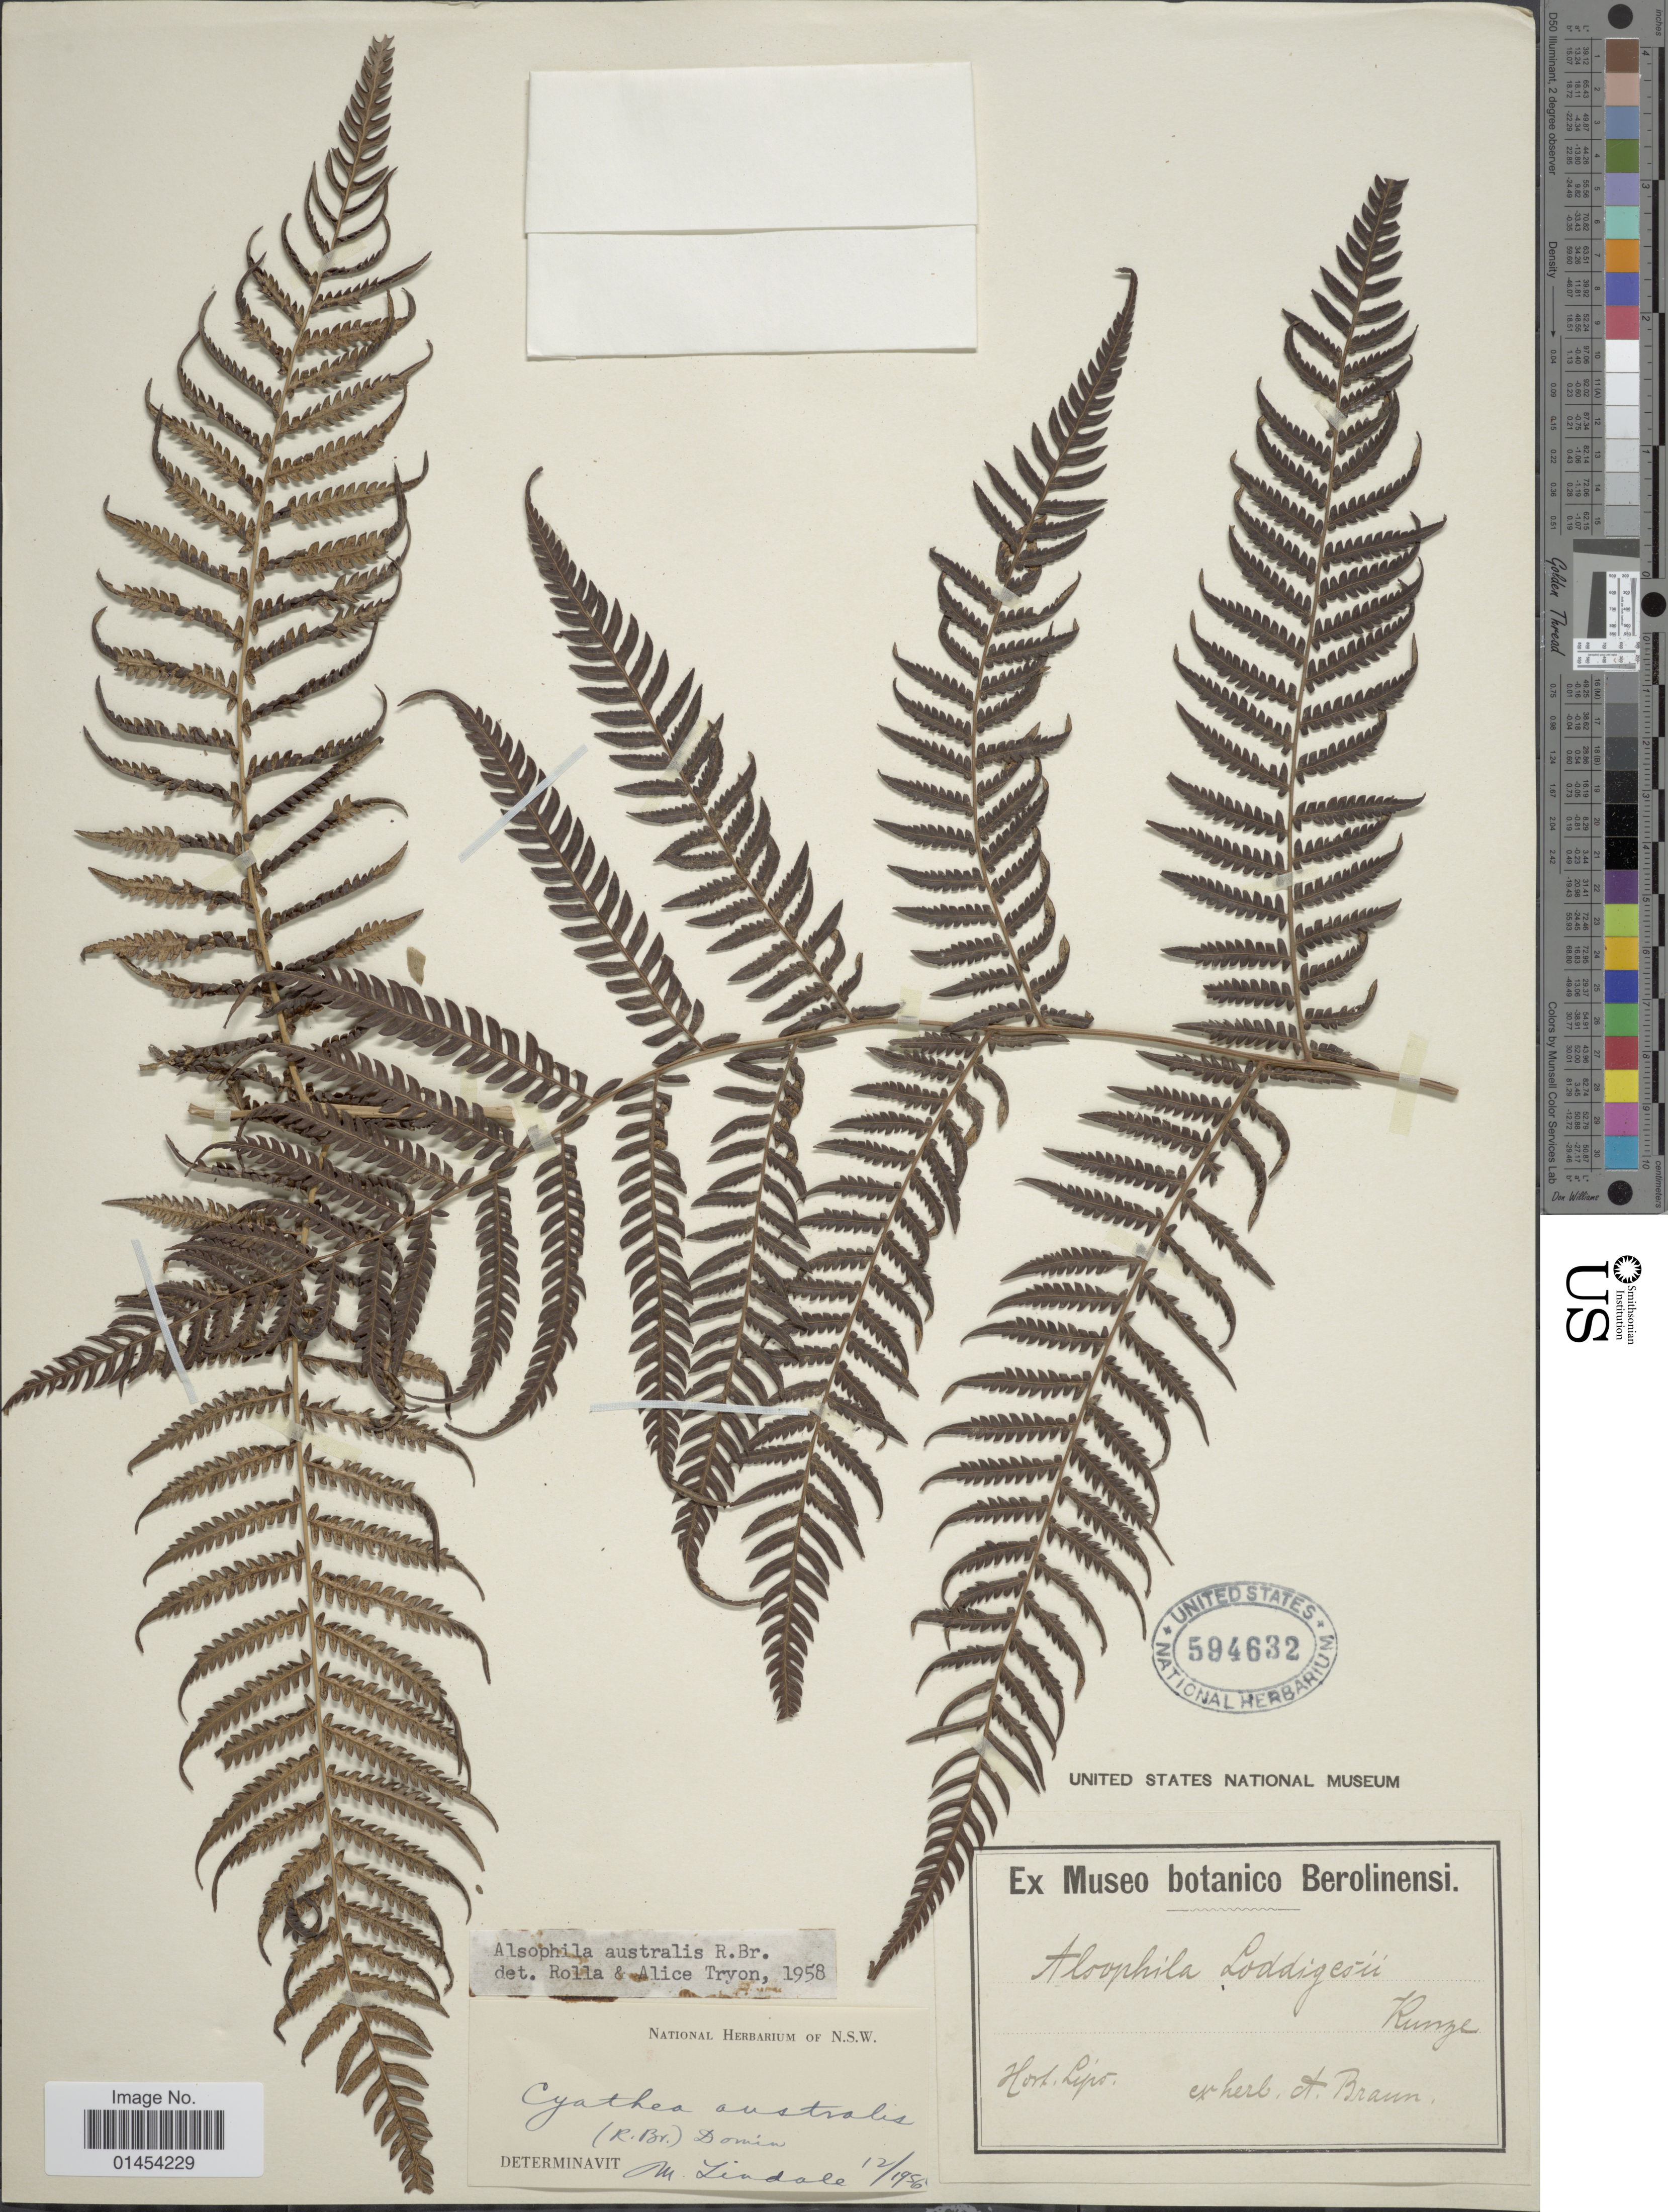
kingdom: Plantae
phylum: Tracheophyta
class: Polypodiopsida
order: Cyatheales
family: Cyatheaceae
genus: Alsophila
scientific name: Alsophila australis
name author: R. Br.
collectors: ex herb. A. Braun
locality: Hort. Lips. [interpreted]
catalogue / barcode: US 594632